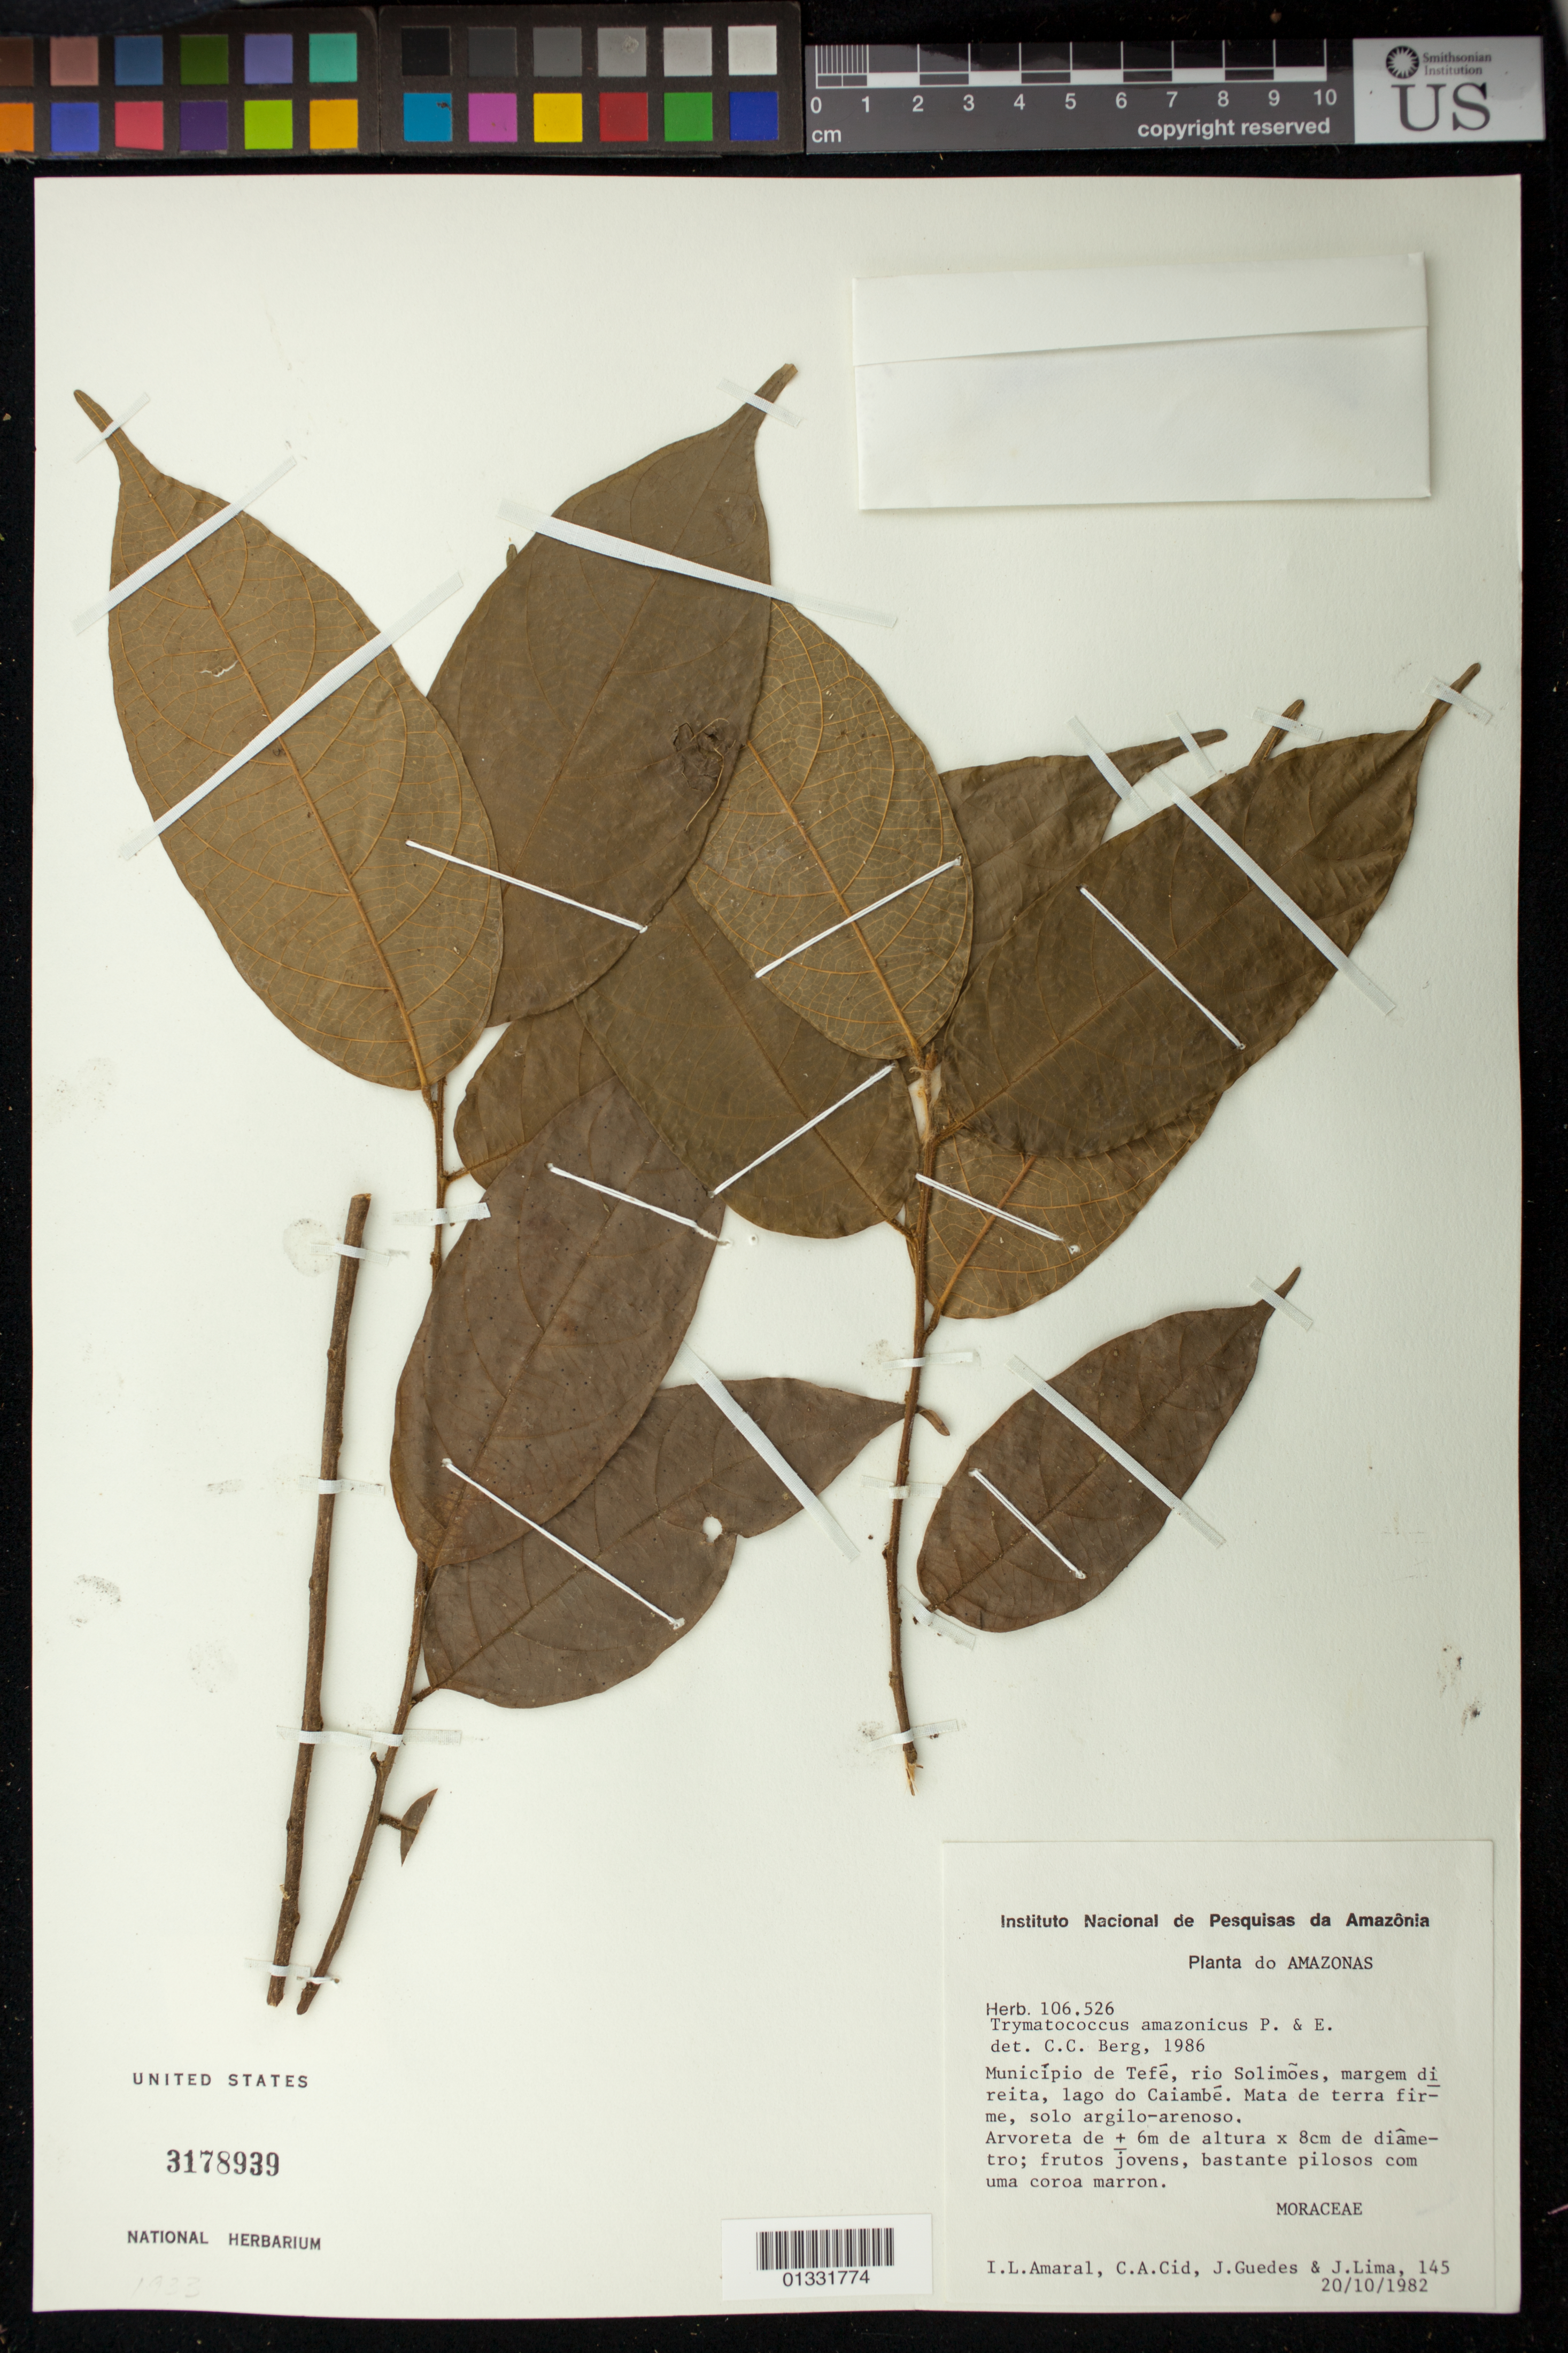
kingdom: Plantae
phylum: Tracheophyta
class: Magnoliopsida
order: Rosales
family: Moraceae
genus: Brosimum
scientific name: Brosimum amazonicum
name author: (Poepp. & Endl.) E. M. Gardner & Zerega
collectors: I. L. Amaral, C. A. Cid Ferreira, J. Guedes & J. Lima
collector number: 145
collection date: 1982-10-20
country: Brazil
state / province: Amazonas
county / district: Tefé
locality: Rio Solimões, margem direita, lago do Caimbé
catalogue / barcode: US 3178939